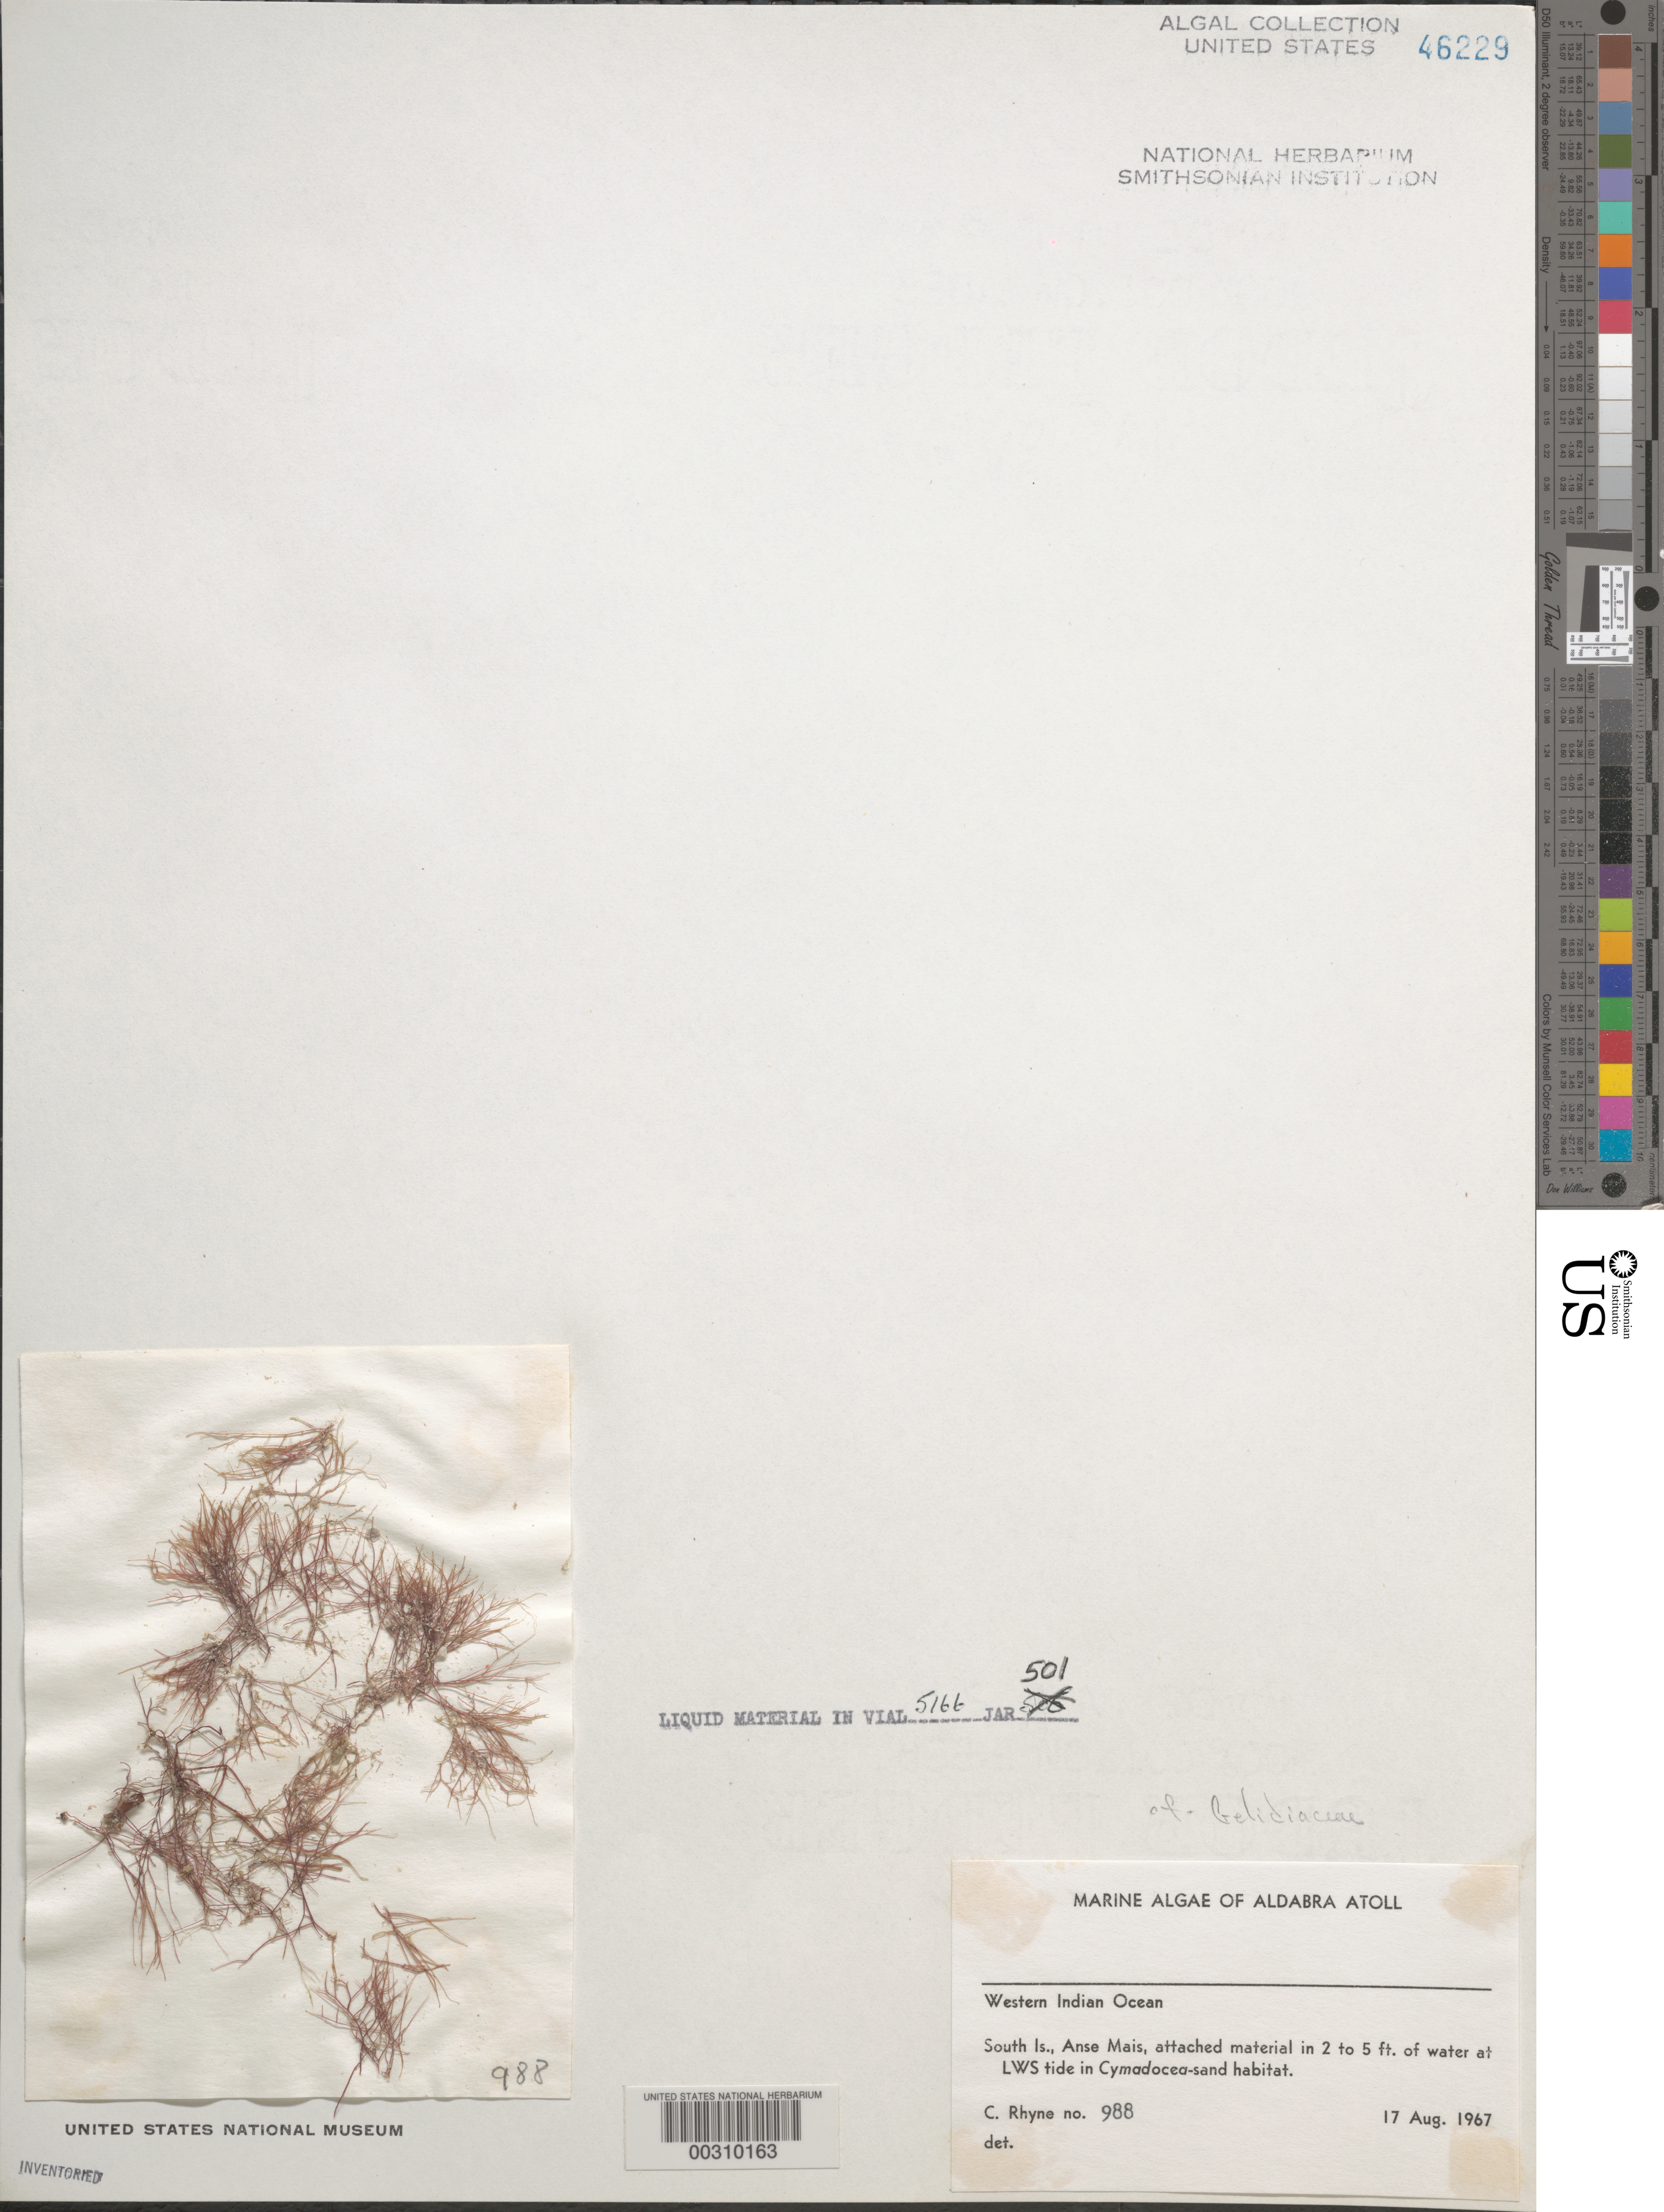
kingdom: Plantae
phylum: Rhodophyta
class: Florideophyceae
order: Gelidiales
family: Gelidiaceae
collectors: C. Rhyne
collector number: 988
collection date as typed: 17 Aug 1967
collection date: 1967-08-17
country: Seychelles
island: Aldabra Atoll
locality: South Islet, Anse Mais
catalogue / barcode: US 46229